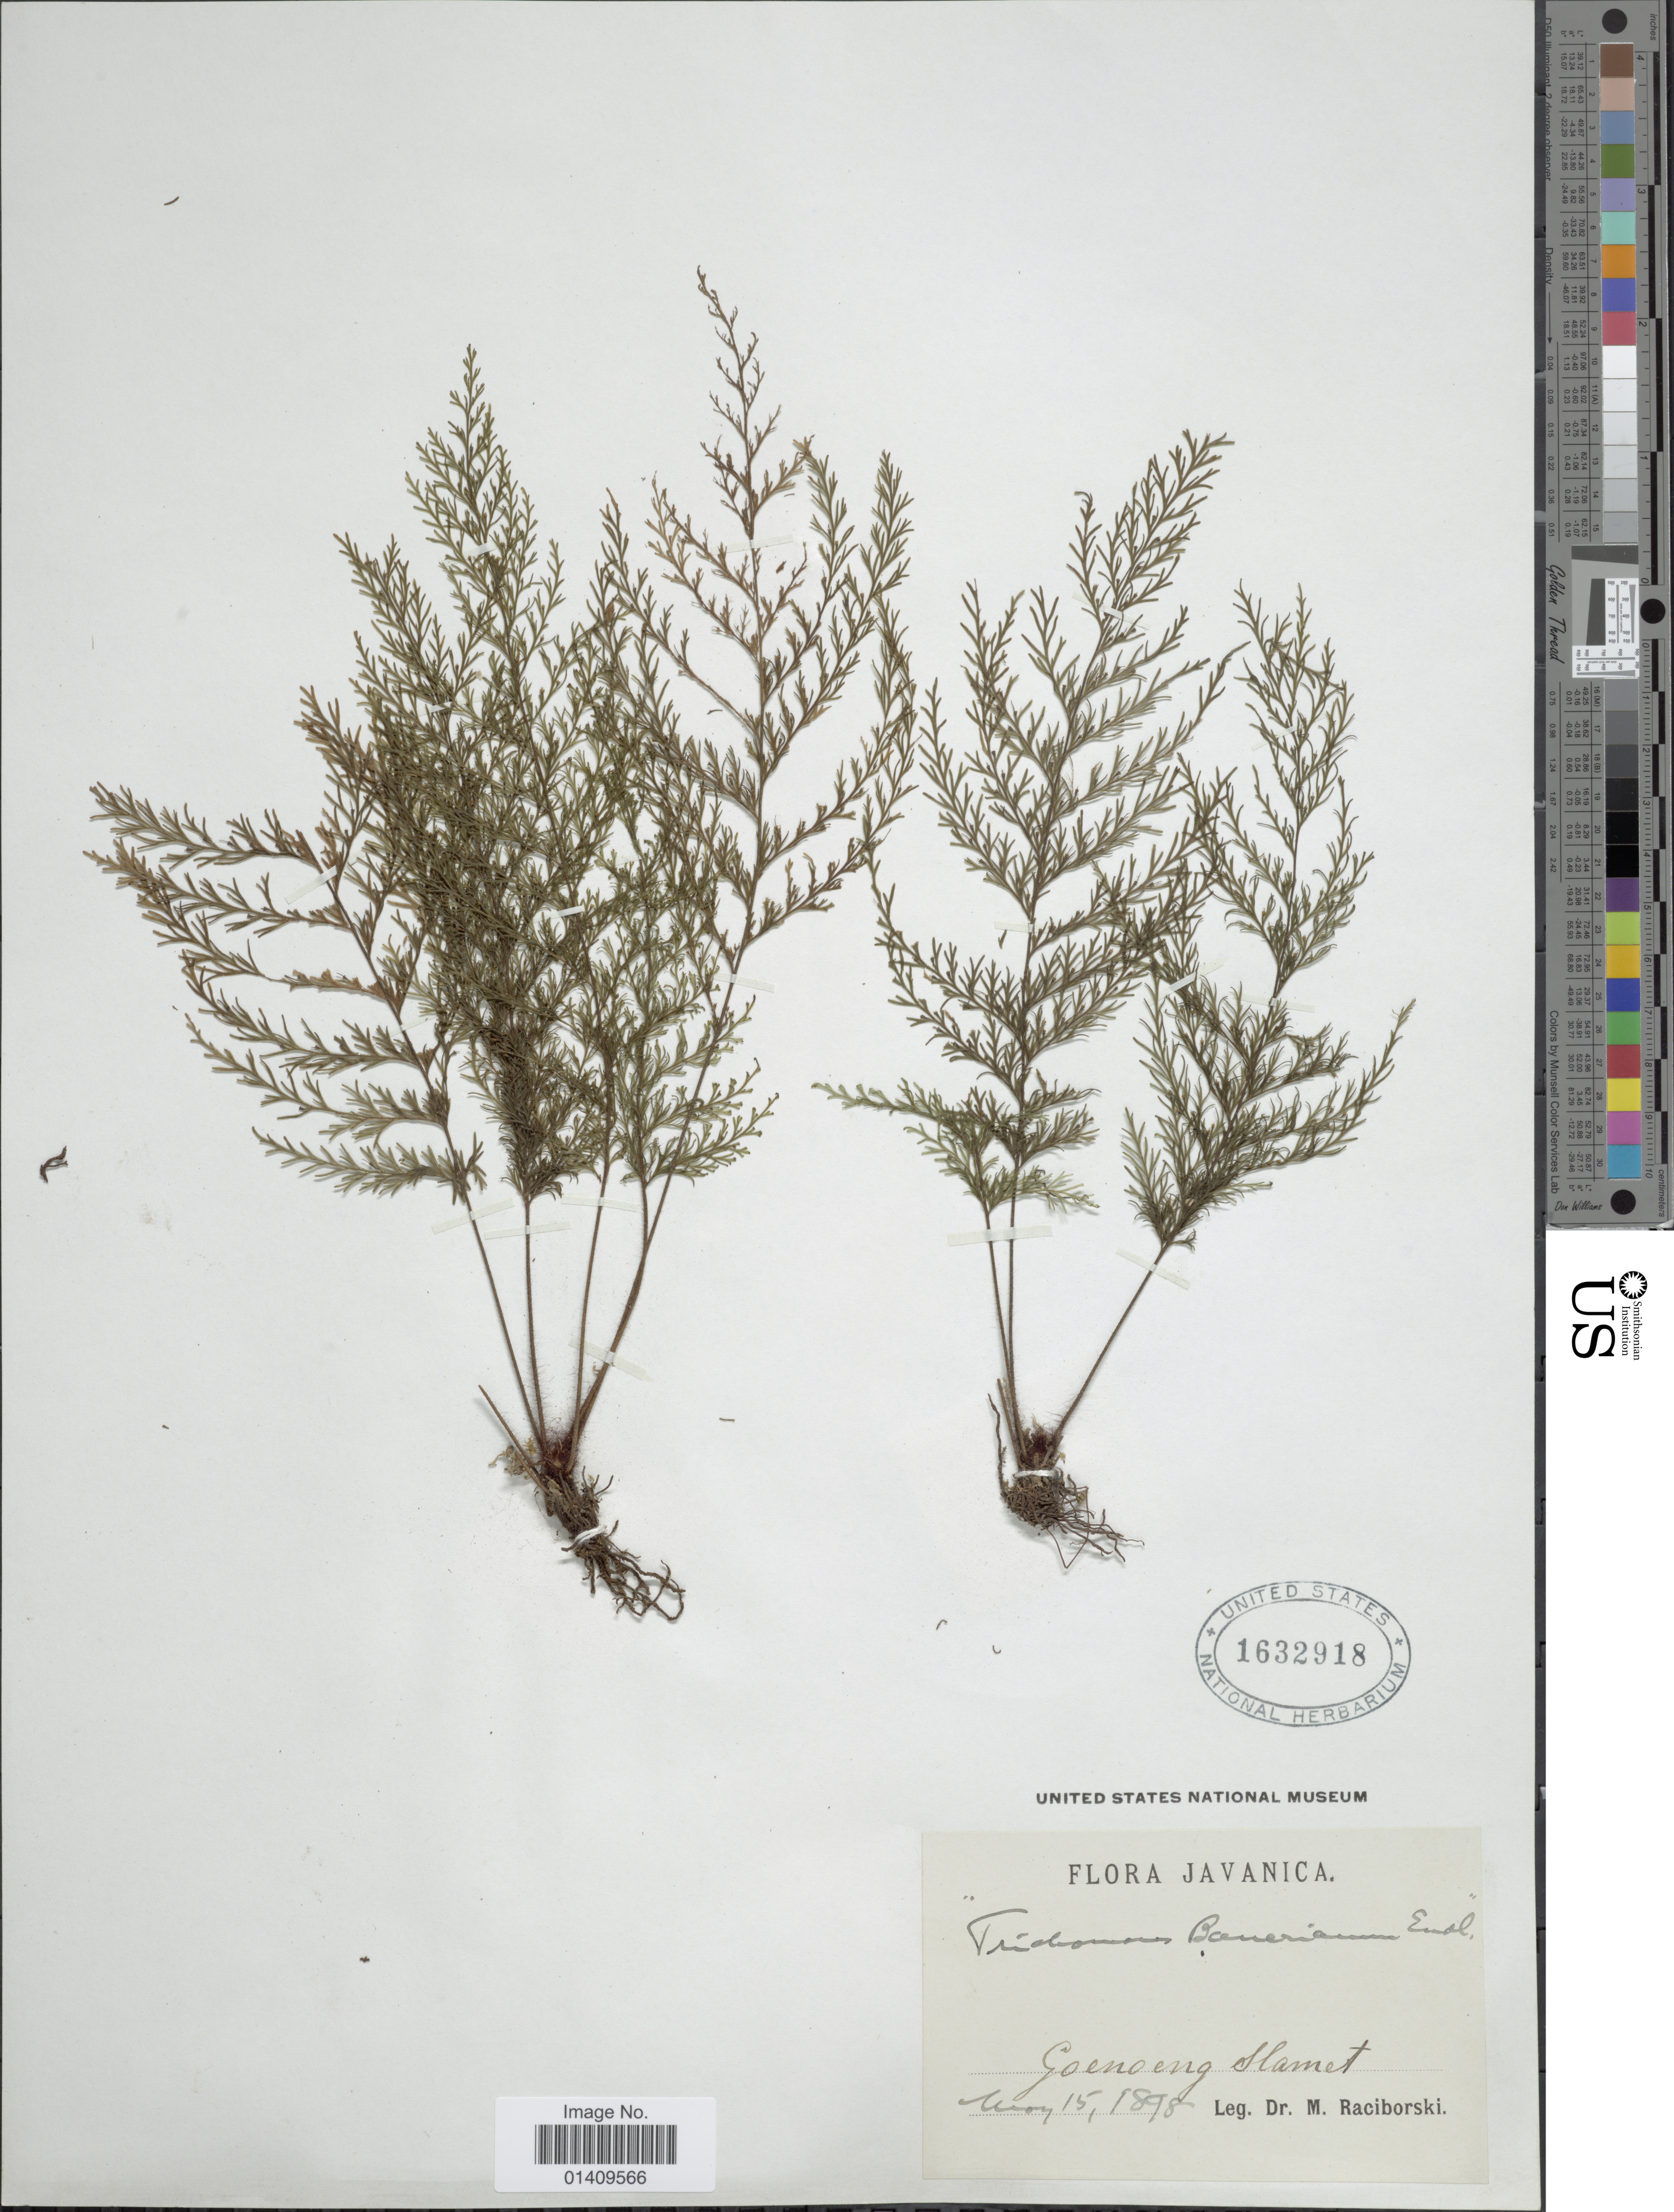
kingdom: Plantae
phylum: Tracheophyta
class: Polypodiopsida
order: Hymenophyllales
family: Hymenophyllaceae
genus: Callistopteris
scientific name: Callistopteris apiifolia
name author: (C. Presl) Copel.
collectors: M. Raciborski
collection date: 1898-05-15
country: Indonesia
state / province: Java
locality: Goenoeng slamet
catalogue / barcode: US 1632918